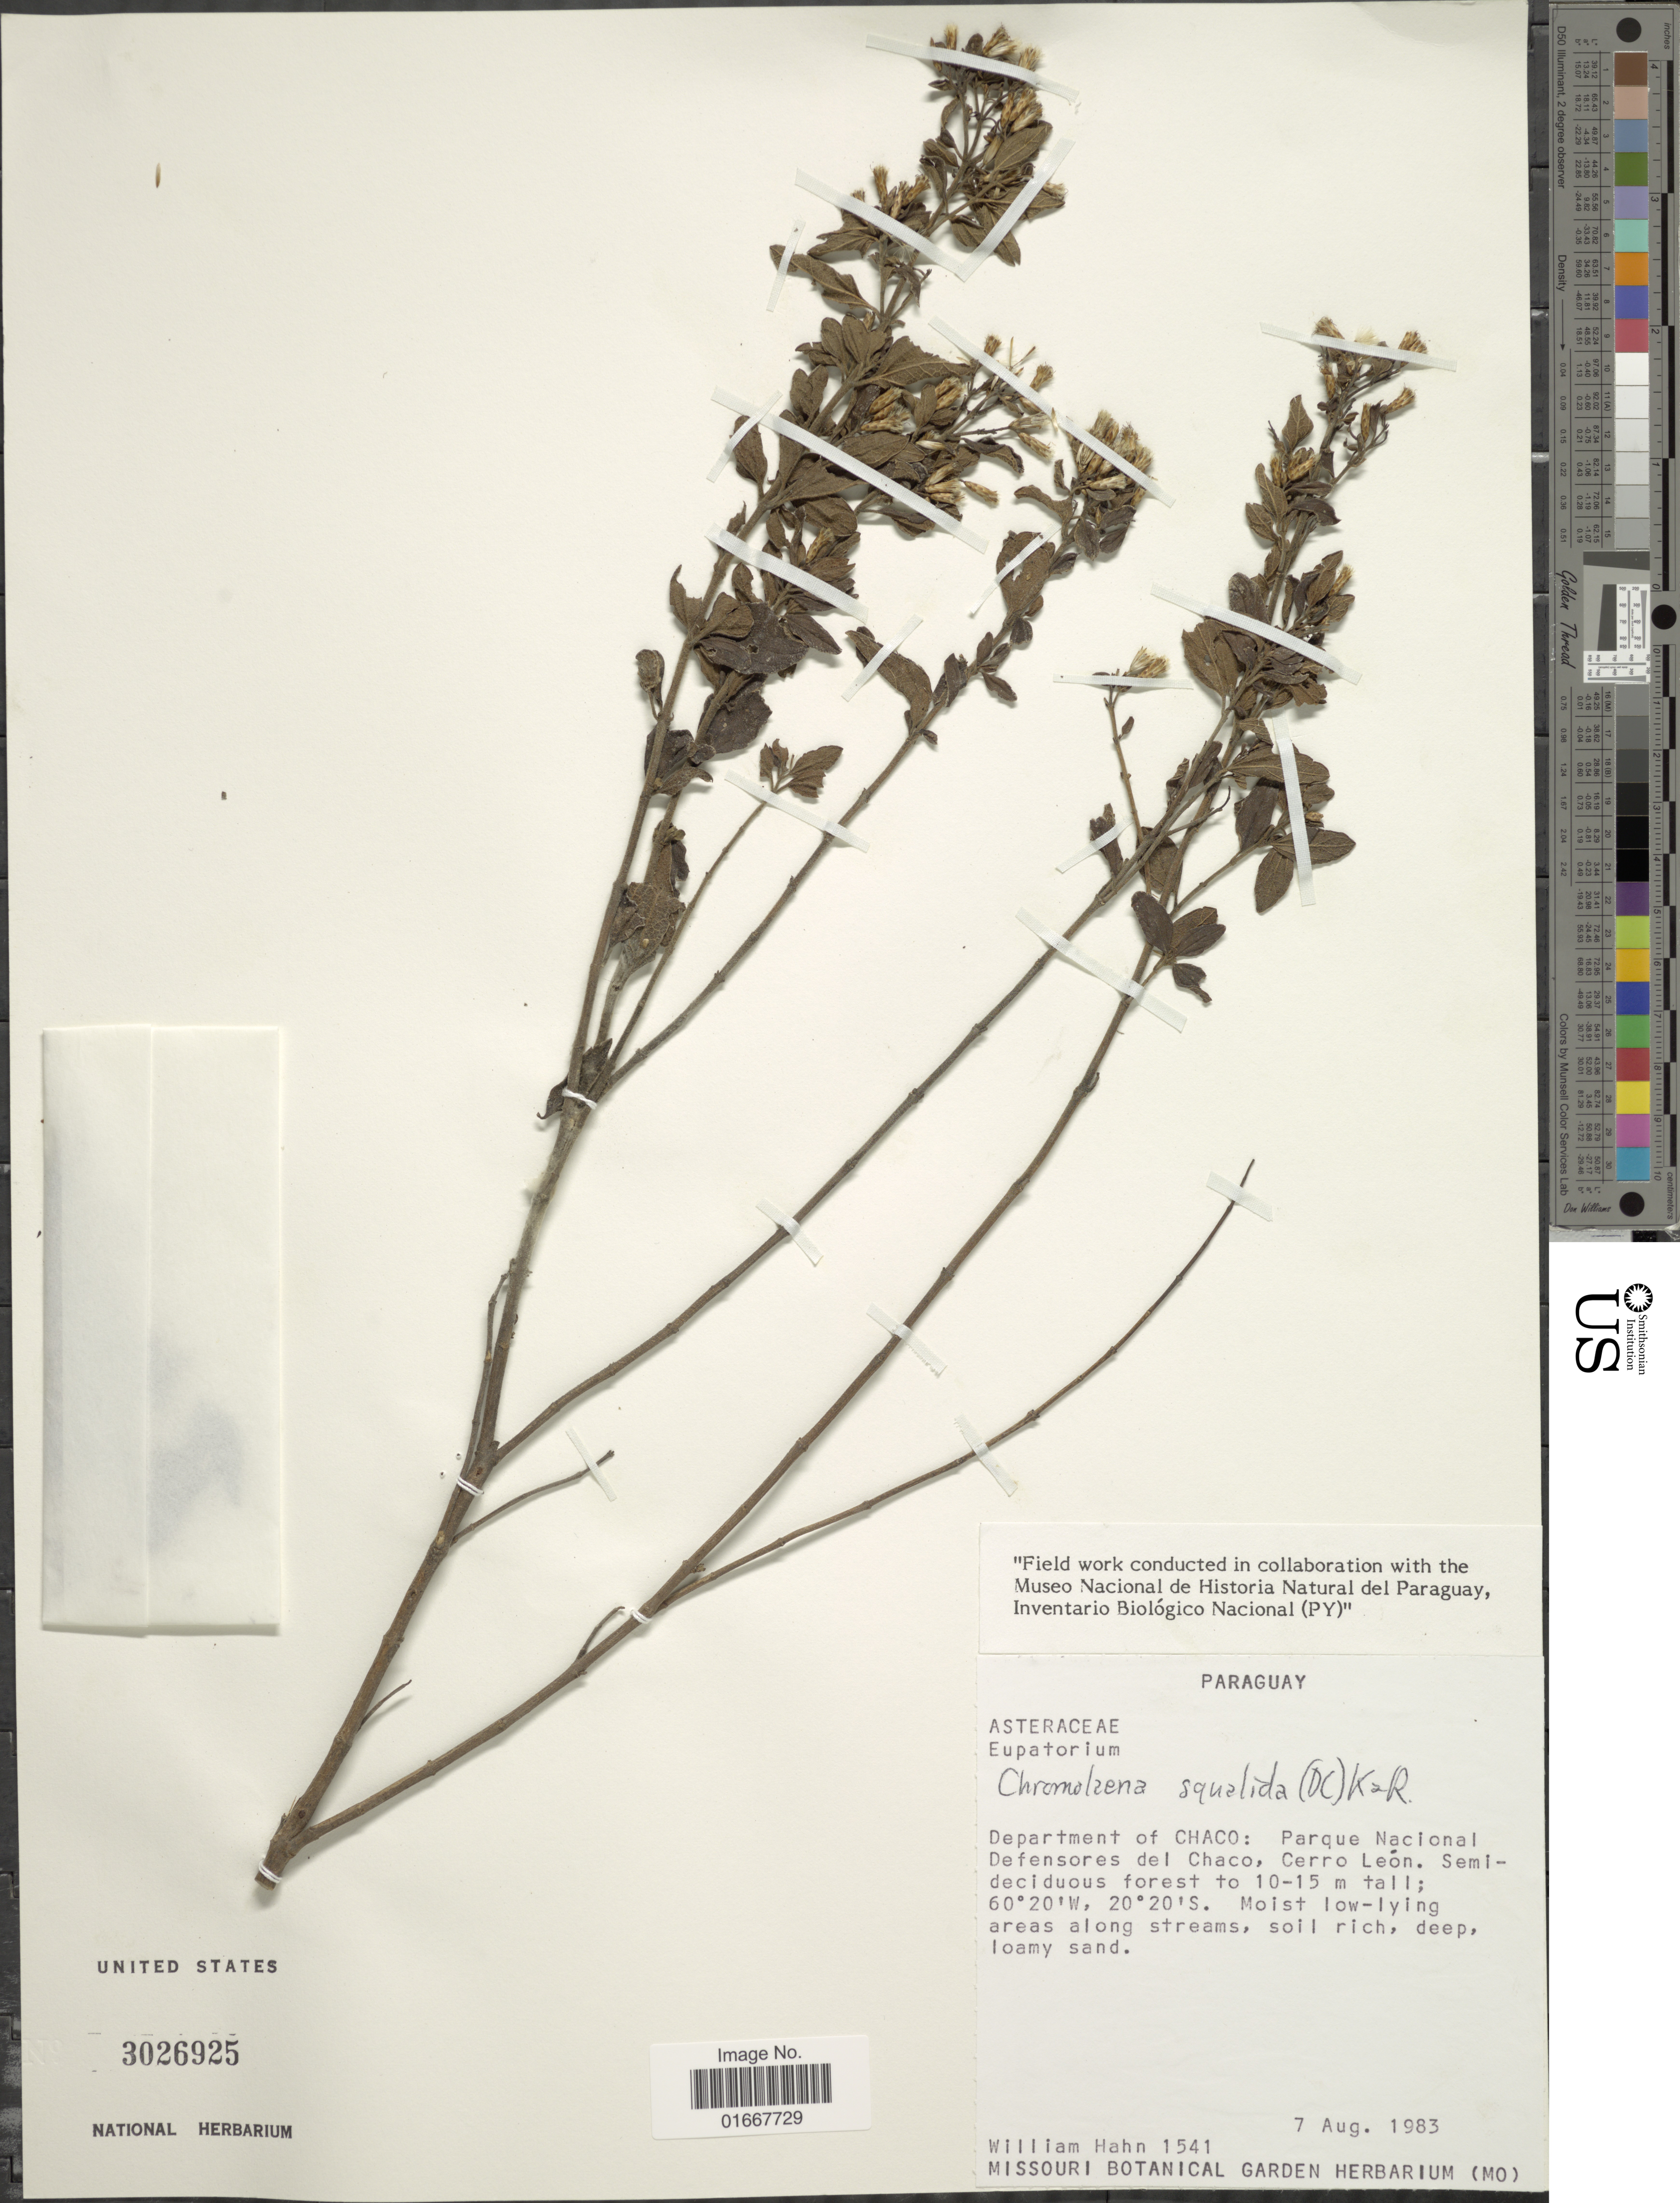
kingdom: Plantae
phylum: Tracheophyta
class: Magnoliopsida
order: Asterales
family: Asteraceae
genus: Chromolaena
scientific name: Chromolaena squalida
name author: (DC.) R.M. King & H. Rob.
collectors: W. Hahn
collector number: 1541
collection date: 1983-08-07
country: Paraguay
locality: Department of Chaco: Parque Nacional Defensores del Chaco, Cerro León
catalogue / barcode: US 3026925